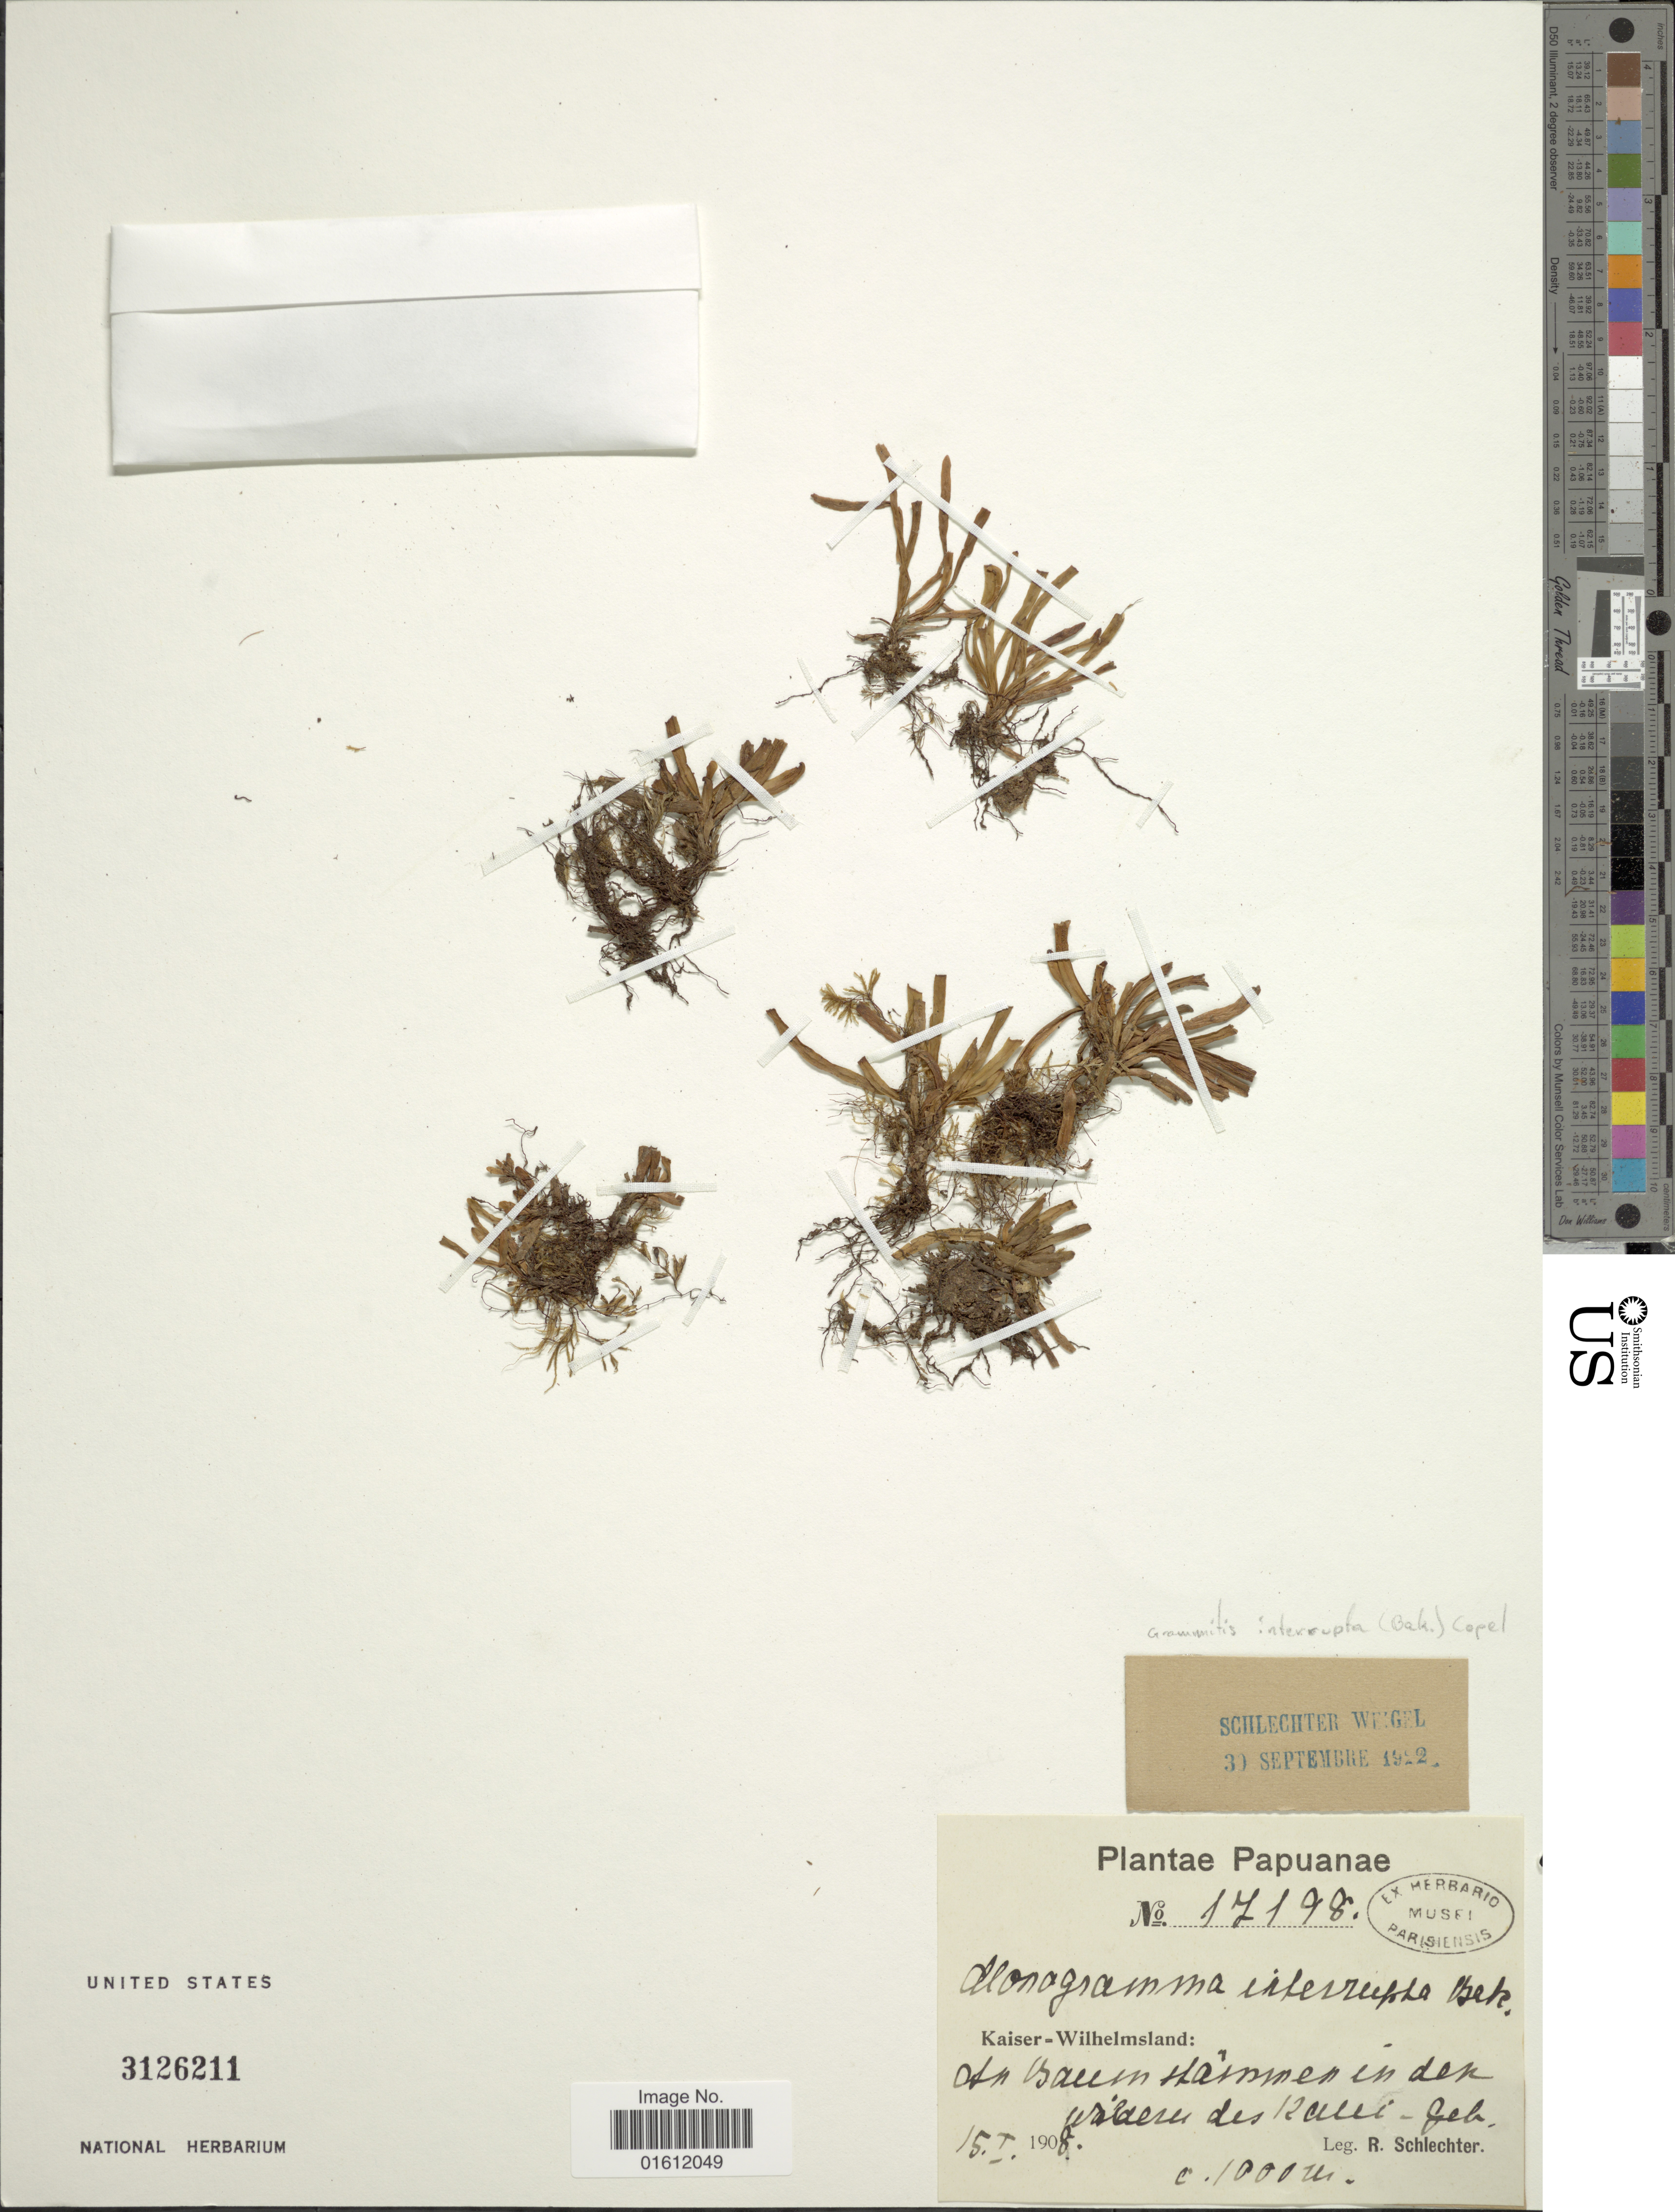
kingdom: Plantae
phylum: Tracheophyta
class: Polypodiopsida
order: Polypodiales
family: Polypodiaceae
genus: Oreogrammitis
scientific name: Oreogrammitis interrupta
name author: (Baker) Parris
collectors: F. R. R. Schlechter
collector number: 17198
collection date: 1908-01-15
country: Papua New Guinea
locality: Kaiser-Wilhelmsland: Auf Baum Há [illegible text] in den Wäldern des Ralli-geb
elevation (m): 1000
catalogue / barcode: US 3126211